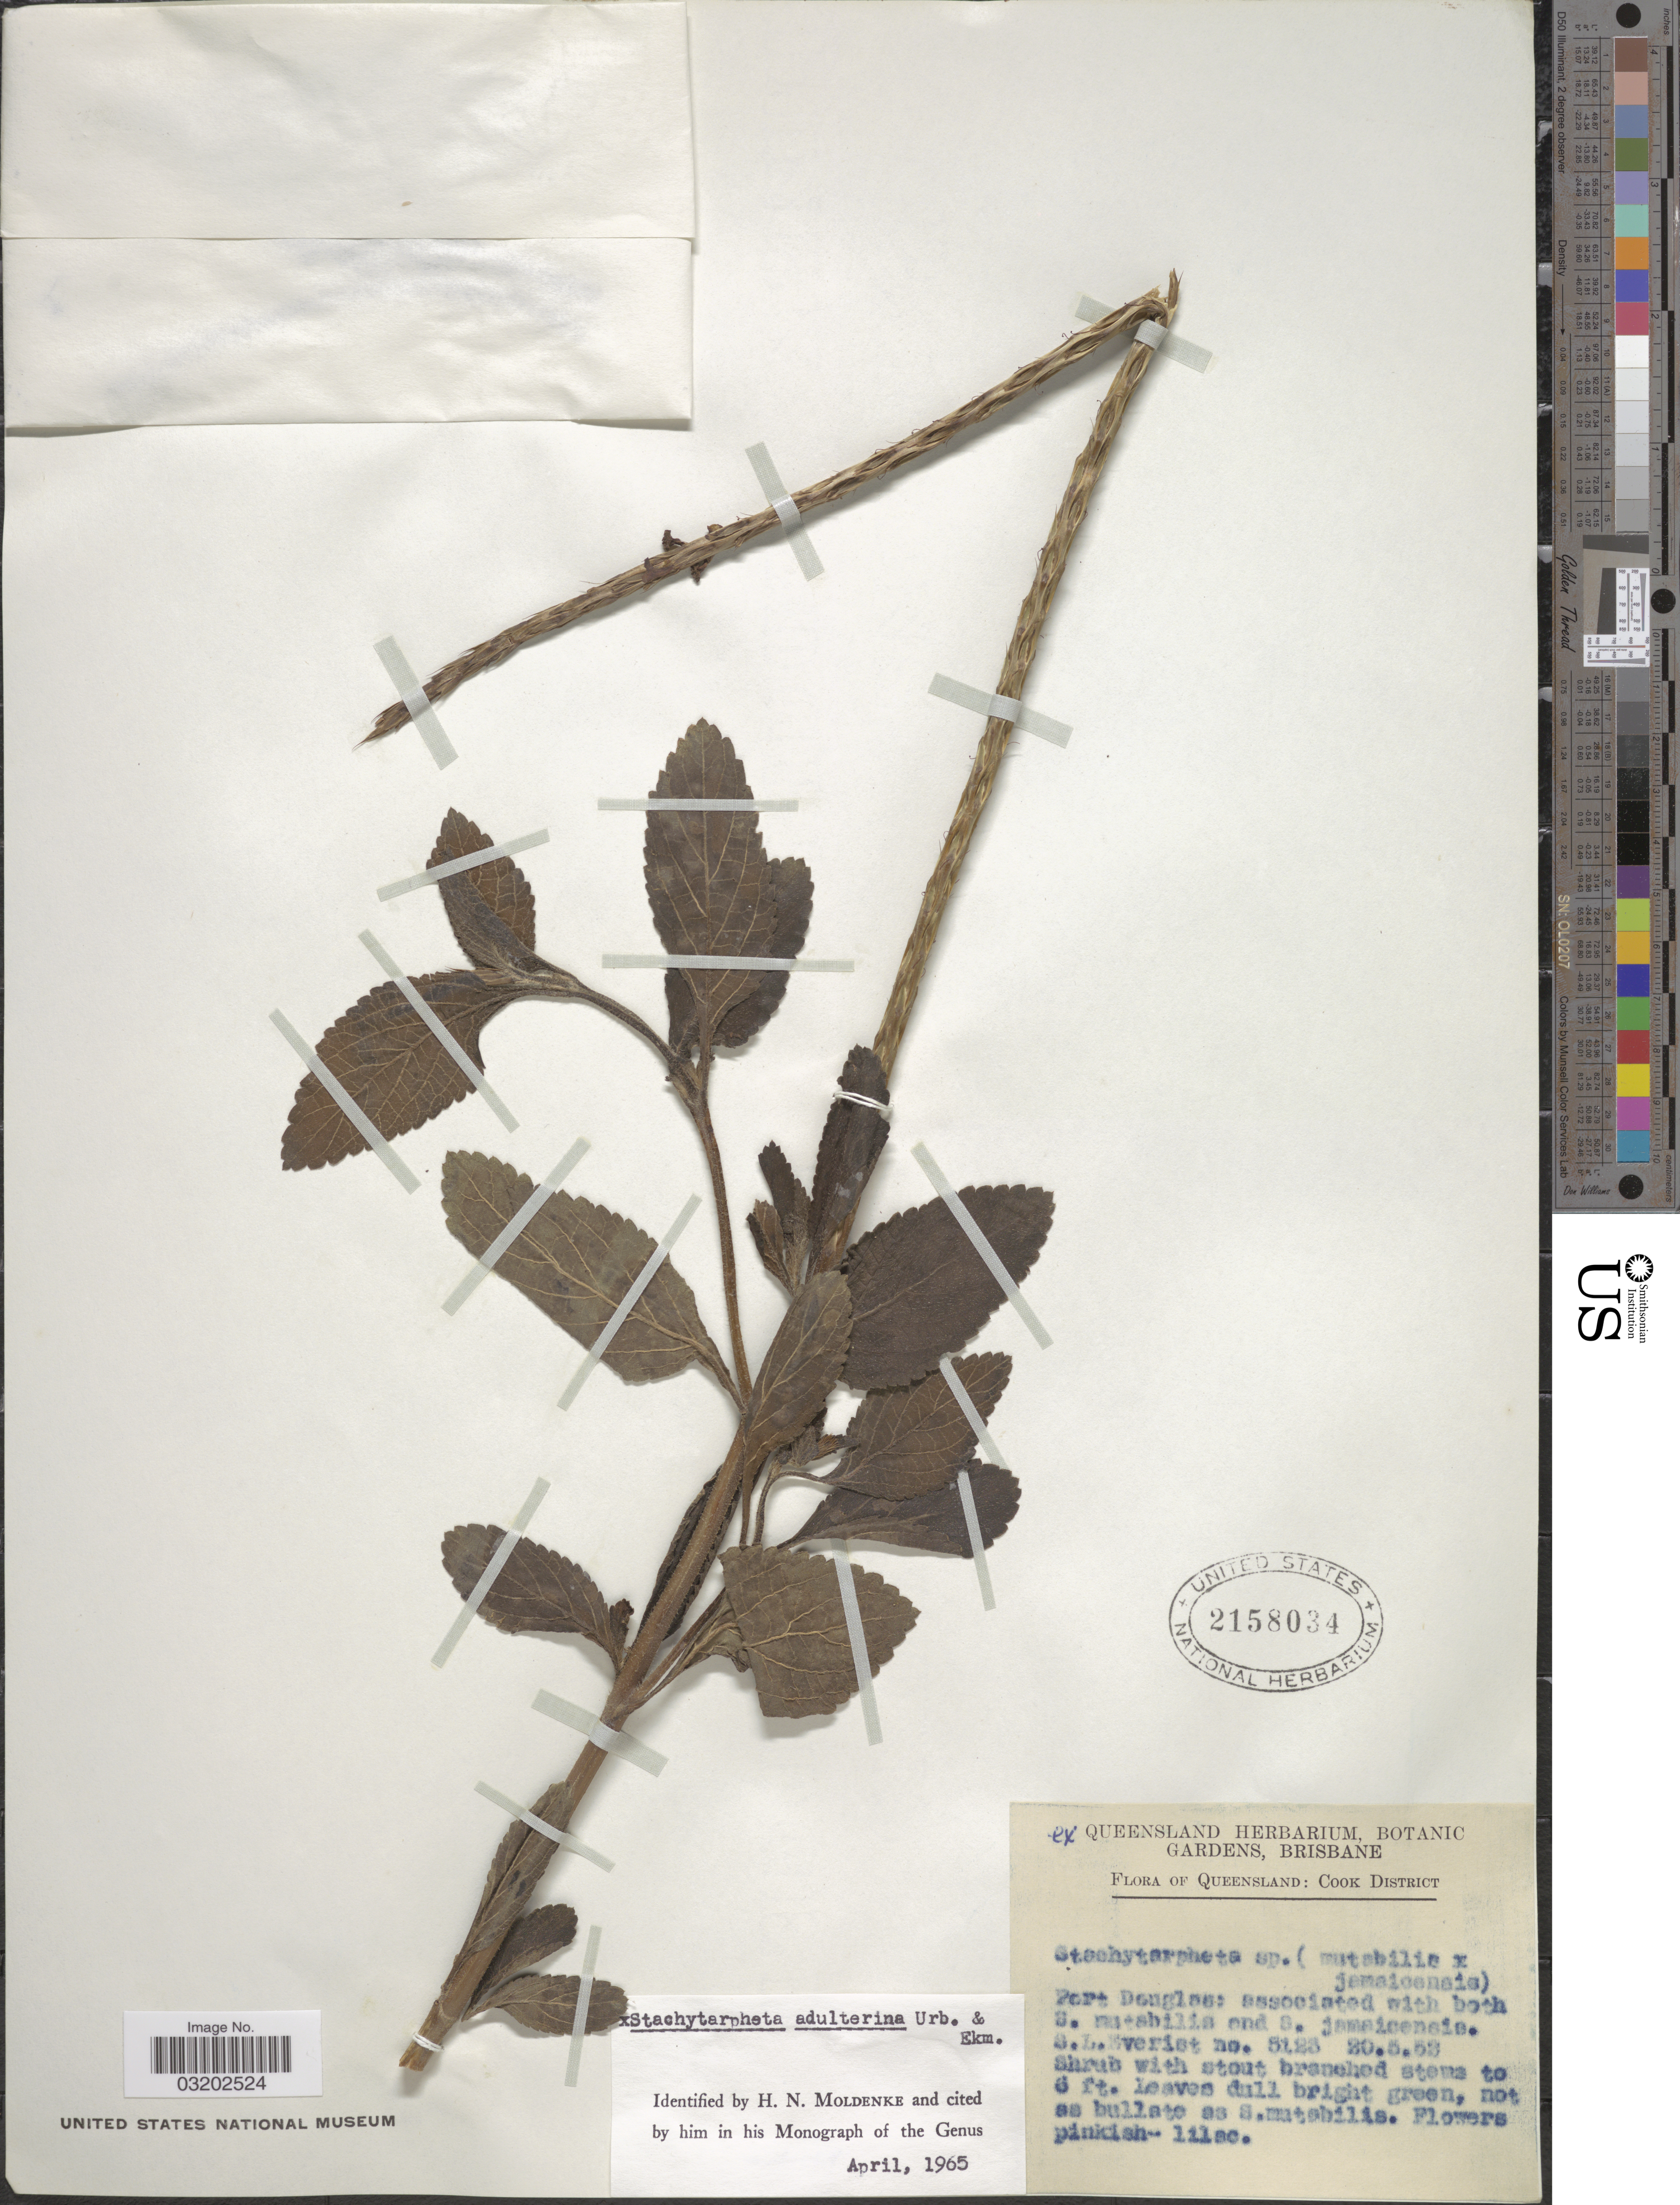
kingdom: Plantae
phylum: Tracheophyta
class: Magnoliopsida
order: Lamiales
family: Verbenaceae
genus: Stachytarpheta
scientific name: Stachytarpheta x adulterina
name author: Urb. & Ekman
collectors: S. Everist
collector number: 5123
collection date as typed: Transcribed d/m/y: 20/5/53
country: Australia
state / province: Queensland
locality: Cook District, Port Douglas: associated with both S. [illegible text] end S. jamaicensis.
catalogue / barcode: US 2158034